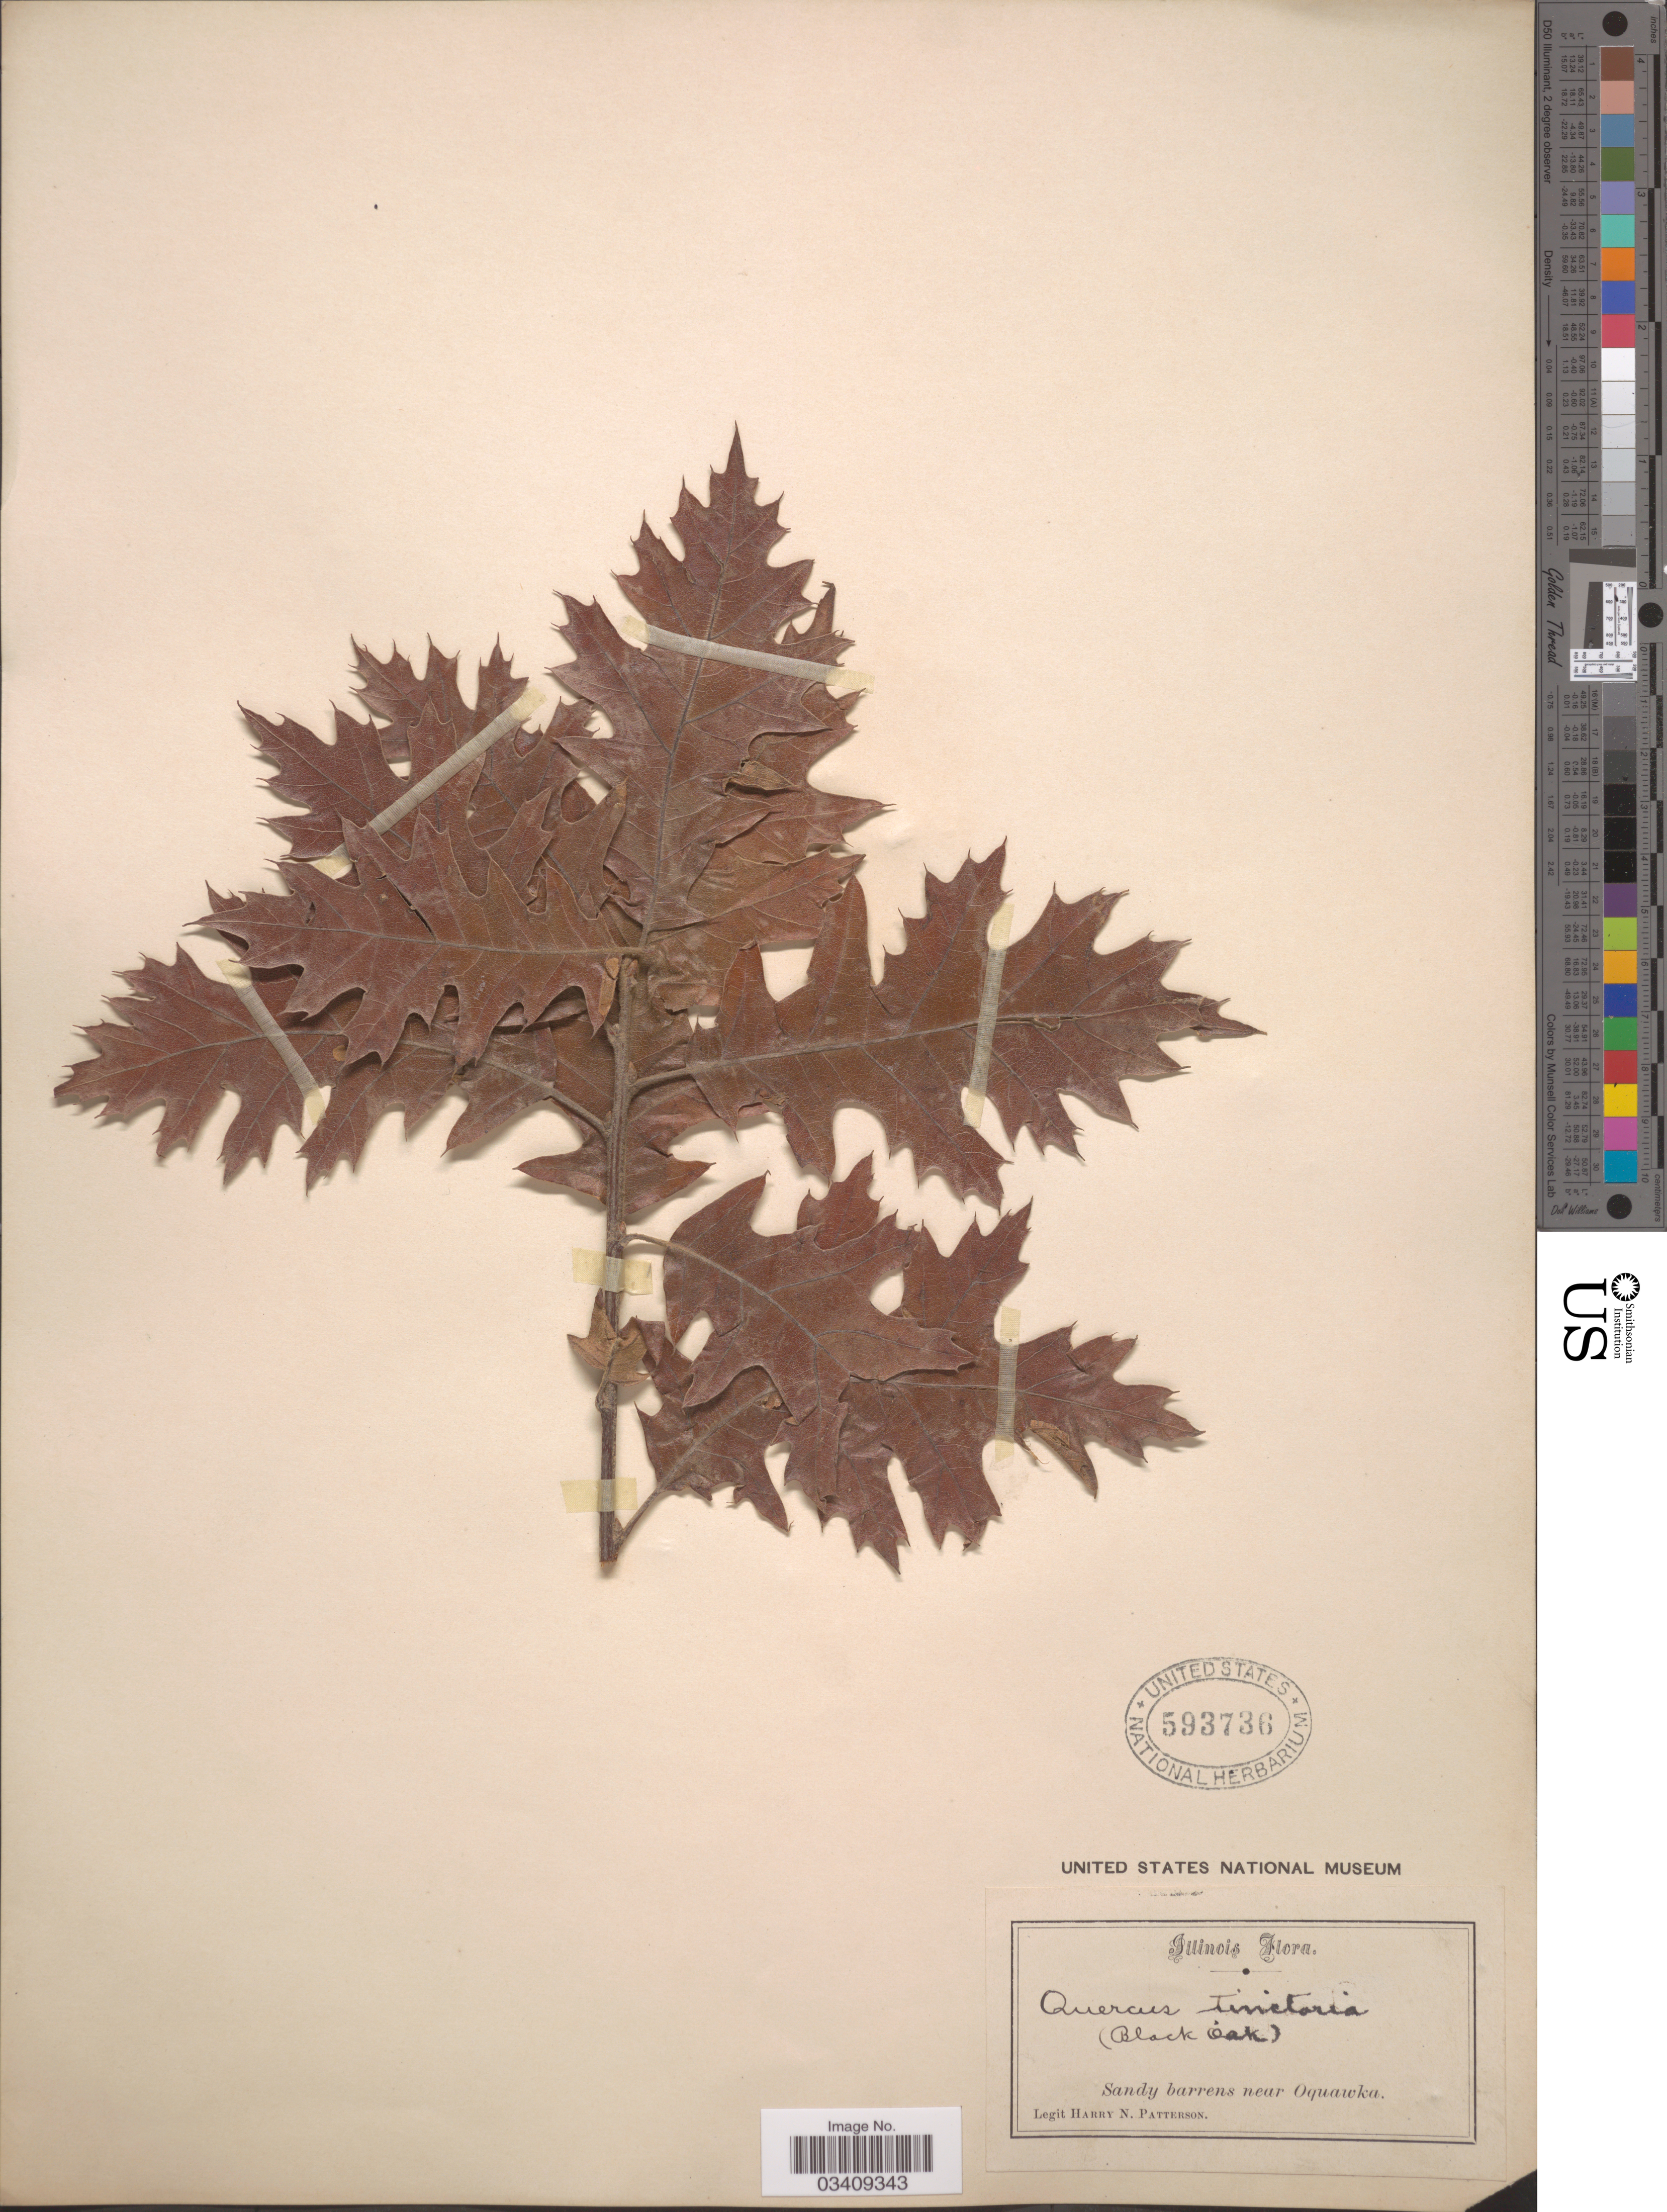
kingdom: Plantae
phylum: Tracheophyta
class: Magnoliopsida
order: Fagales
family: Fagaceae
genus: Quercus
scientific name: Quercus velutina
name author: Lam.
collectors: H. N. Patterson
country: United States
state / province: Illinois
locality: Sandy barrens near Oquawka.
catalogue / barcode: US 593736